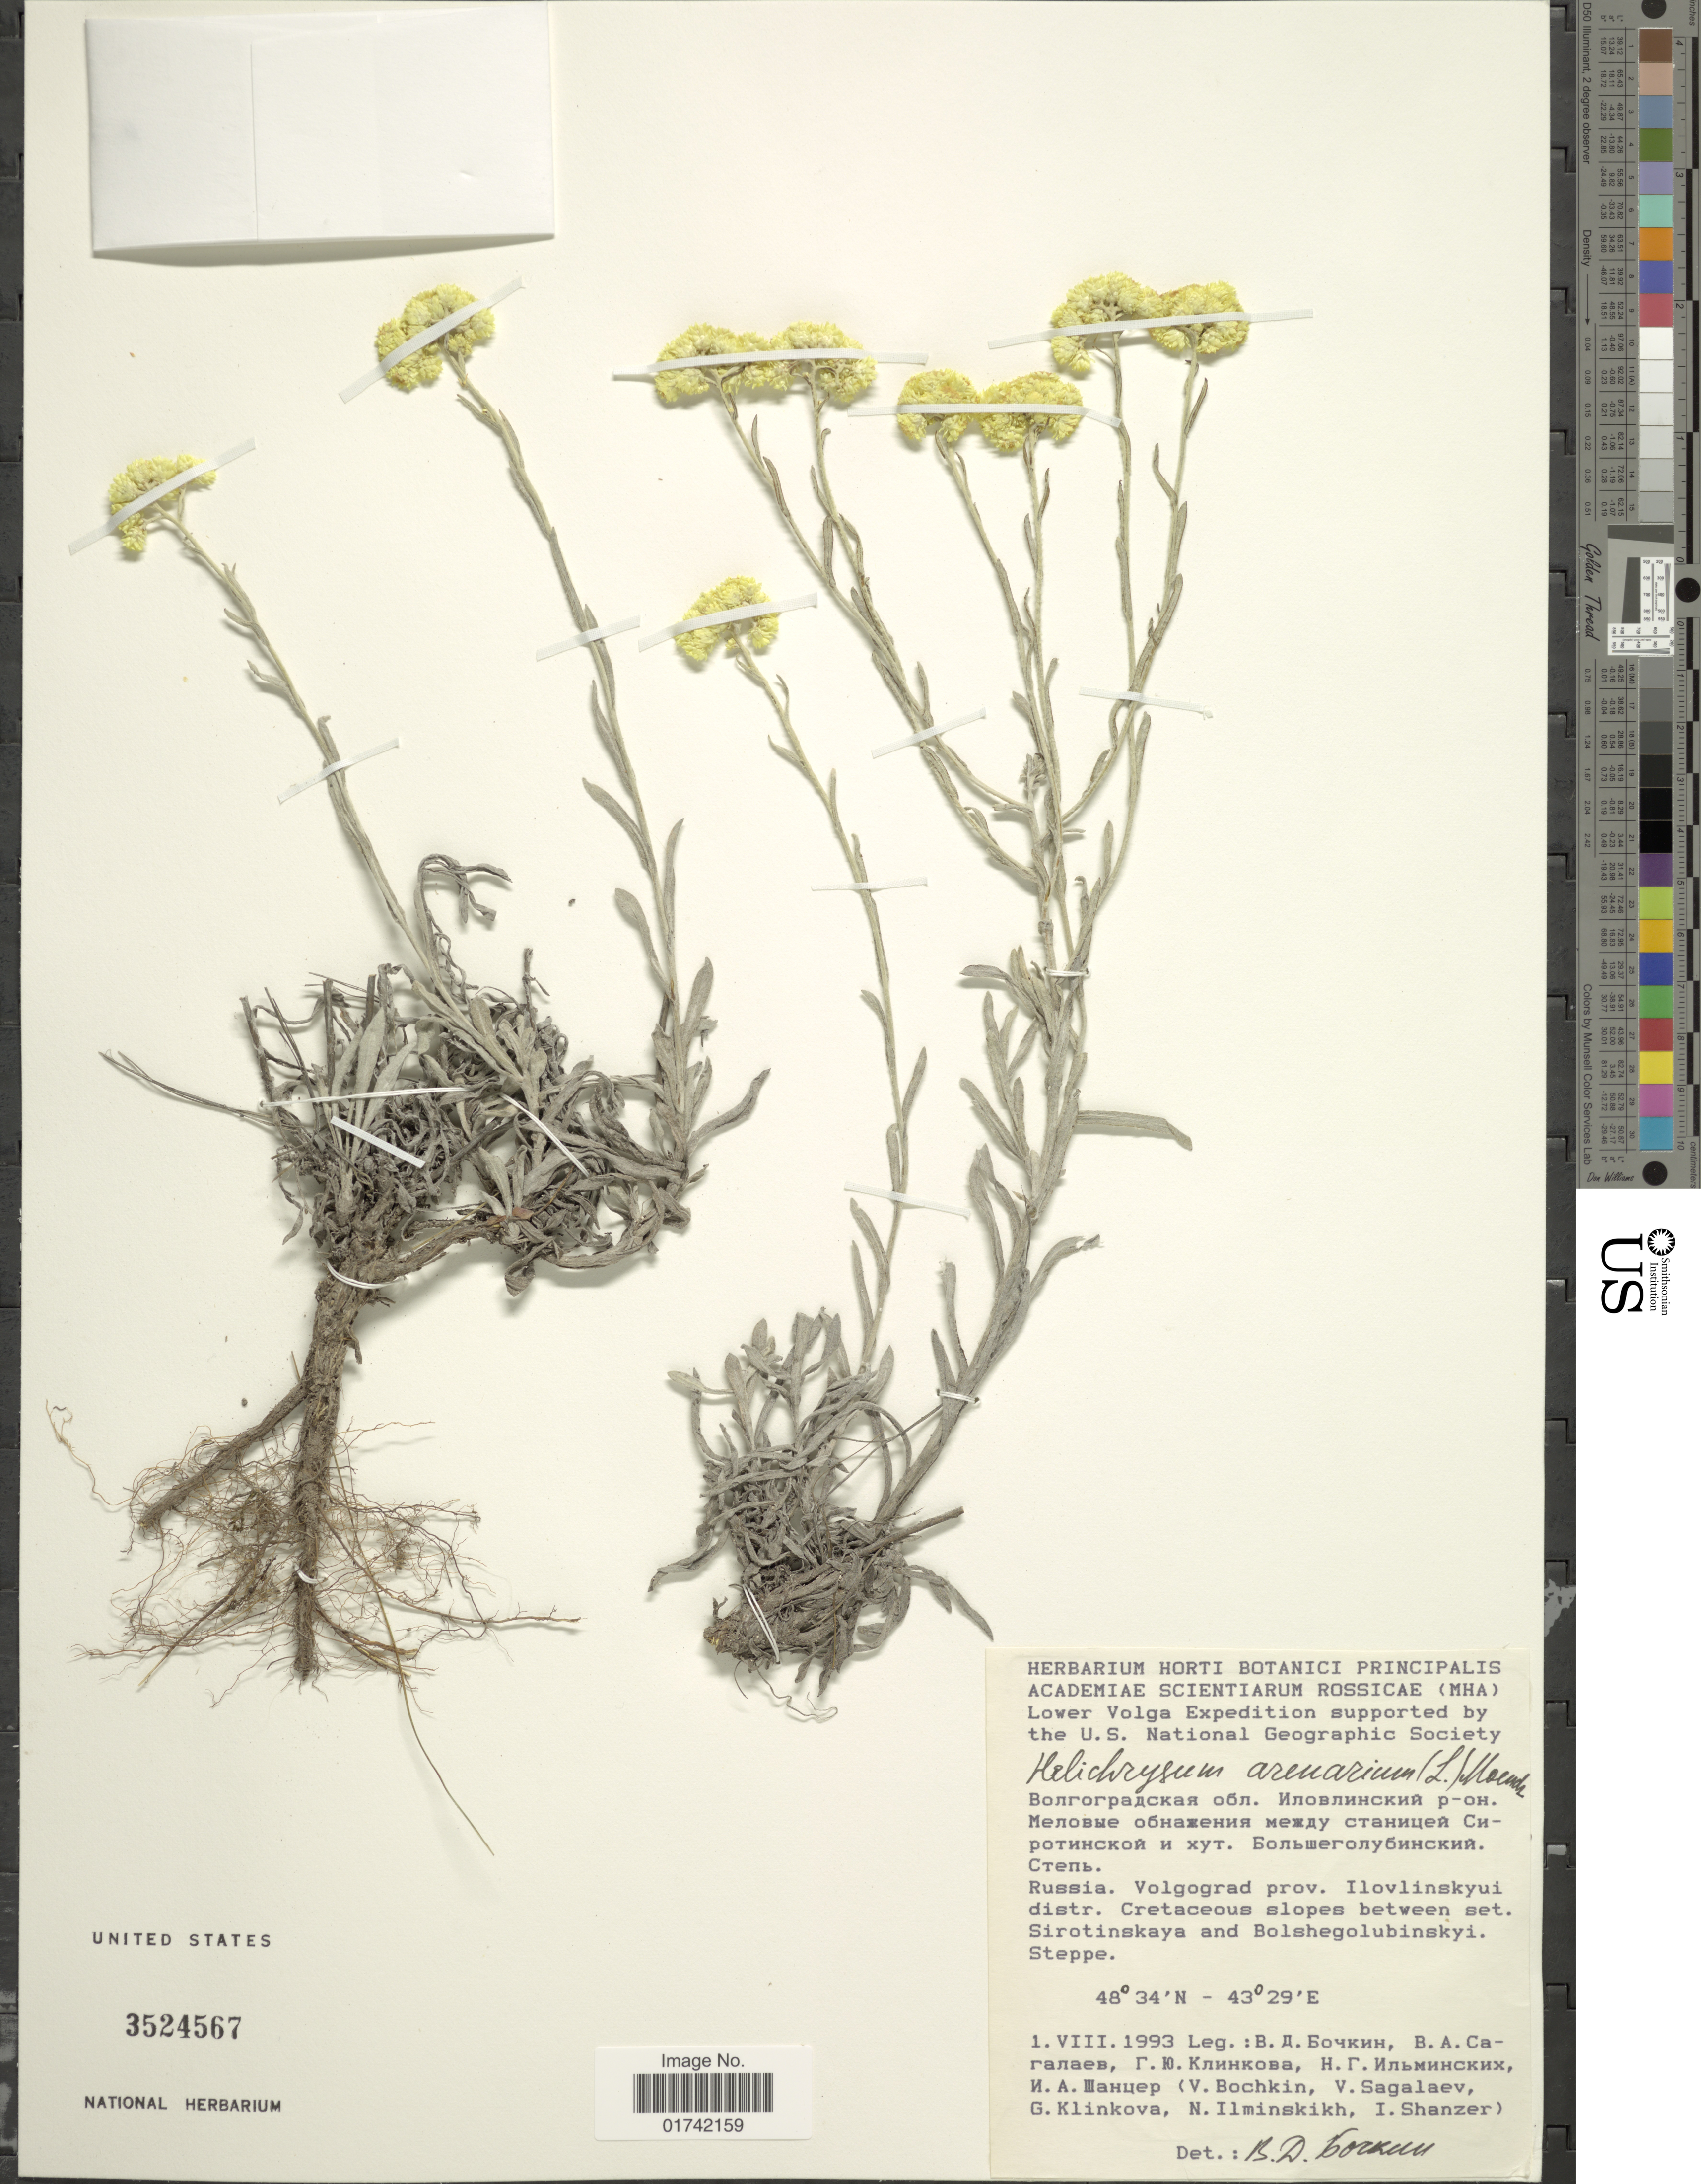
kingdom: Plantae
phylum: Tracheophyta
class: Magnoliopsida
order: Asterales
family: Asteraceae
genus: Helichrysum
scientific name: Helichrysum arenarium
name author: (L.) Moench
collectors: V. Bochkin, V. Sagalaev, G. Klinkova, N. Ilminskikh & I. Shanzer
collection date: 1993-08-01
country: Russian Federation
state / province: Volgograd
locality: Ilovlinskyui distr, between set. Sirotinskaya and Bolshegolubinskyi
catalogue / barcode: US 3524567